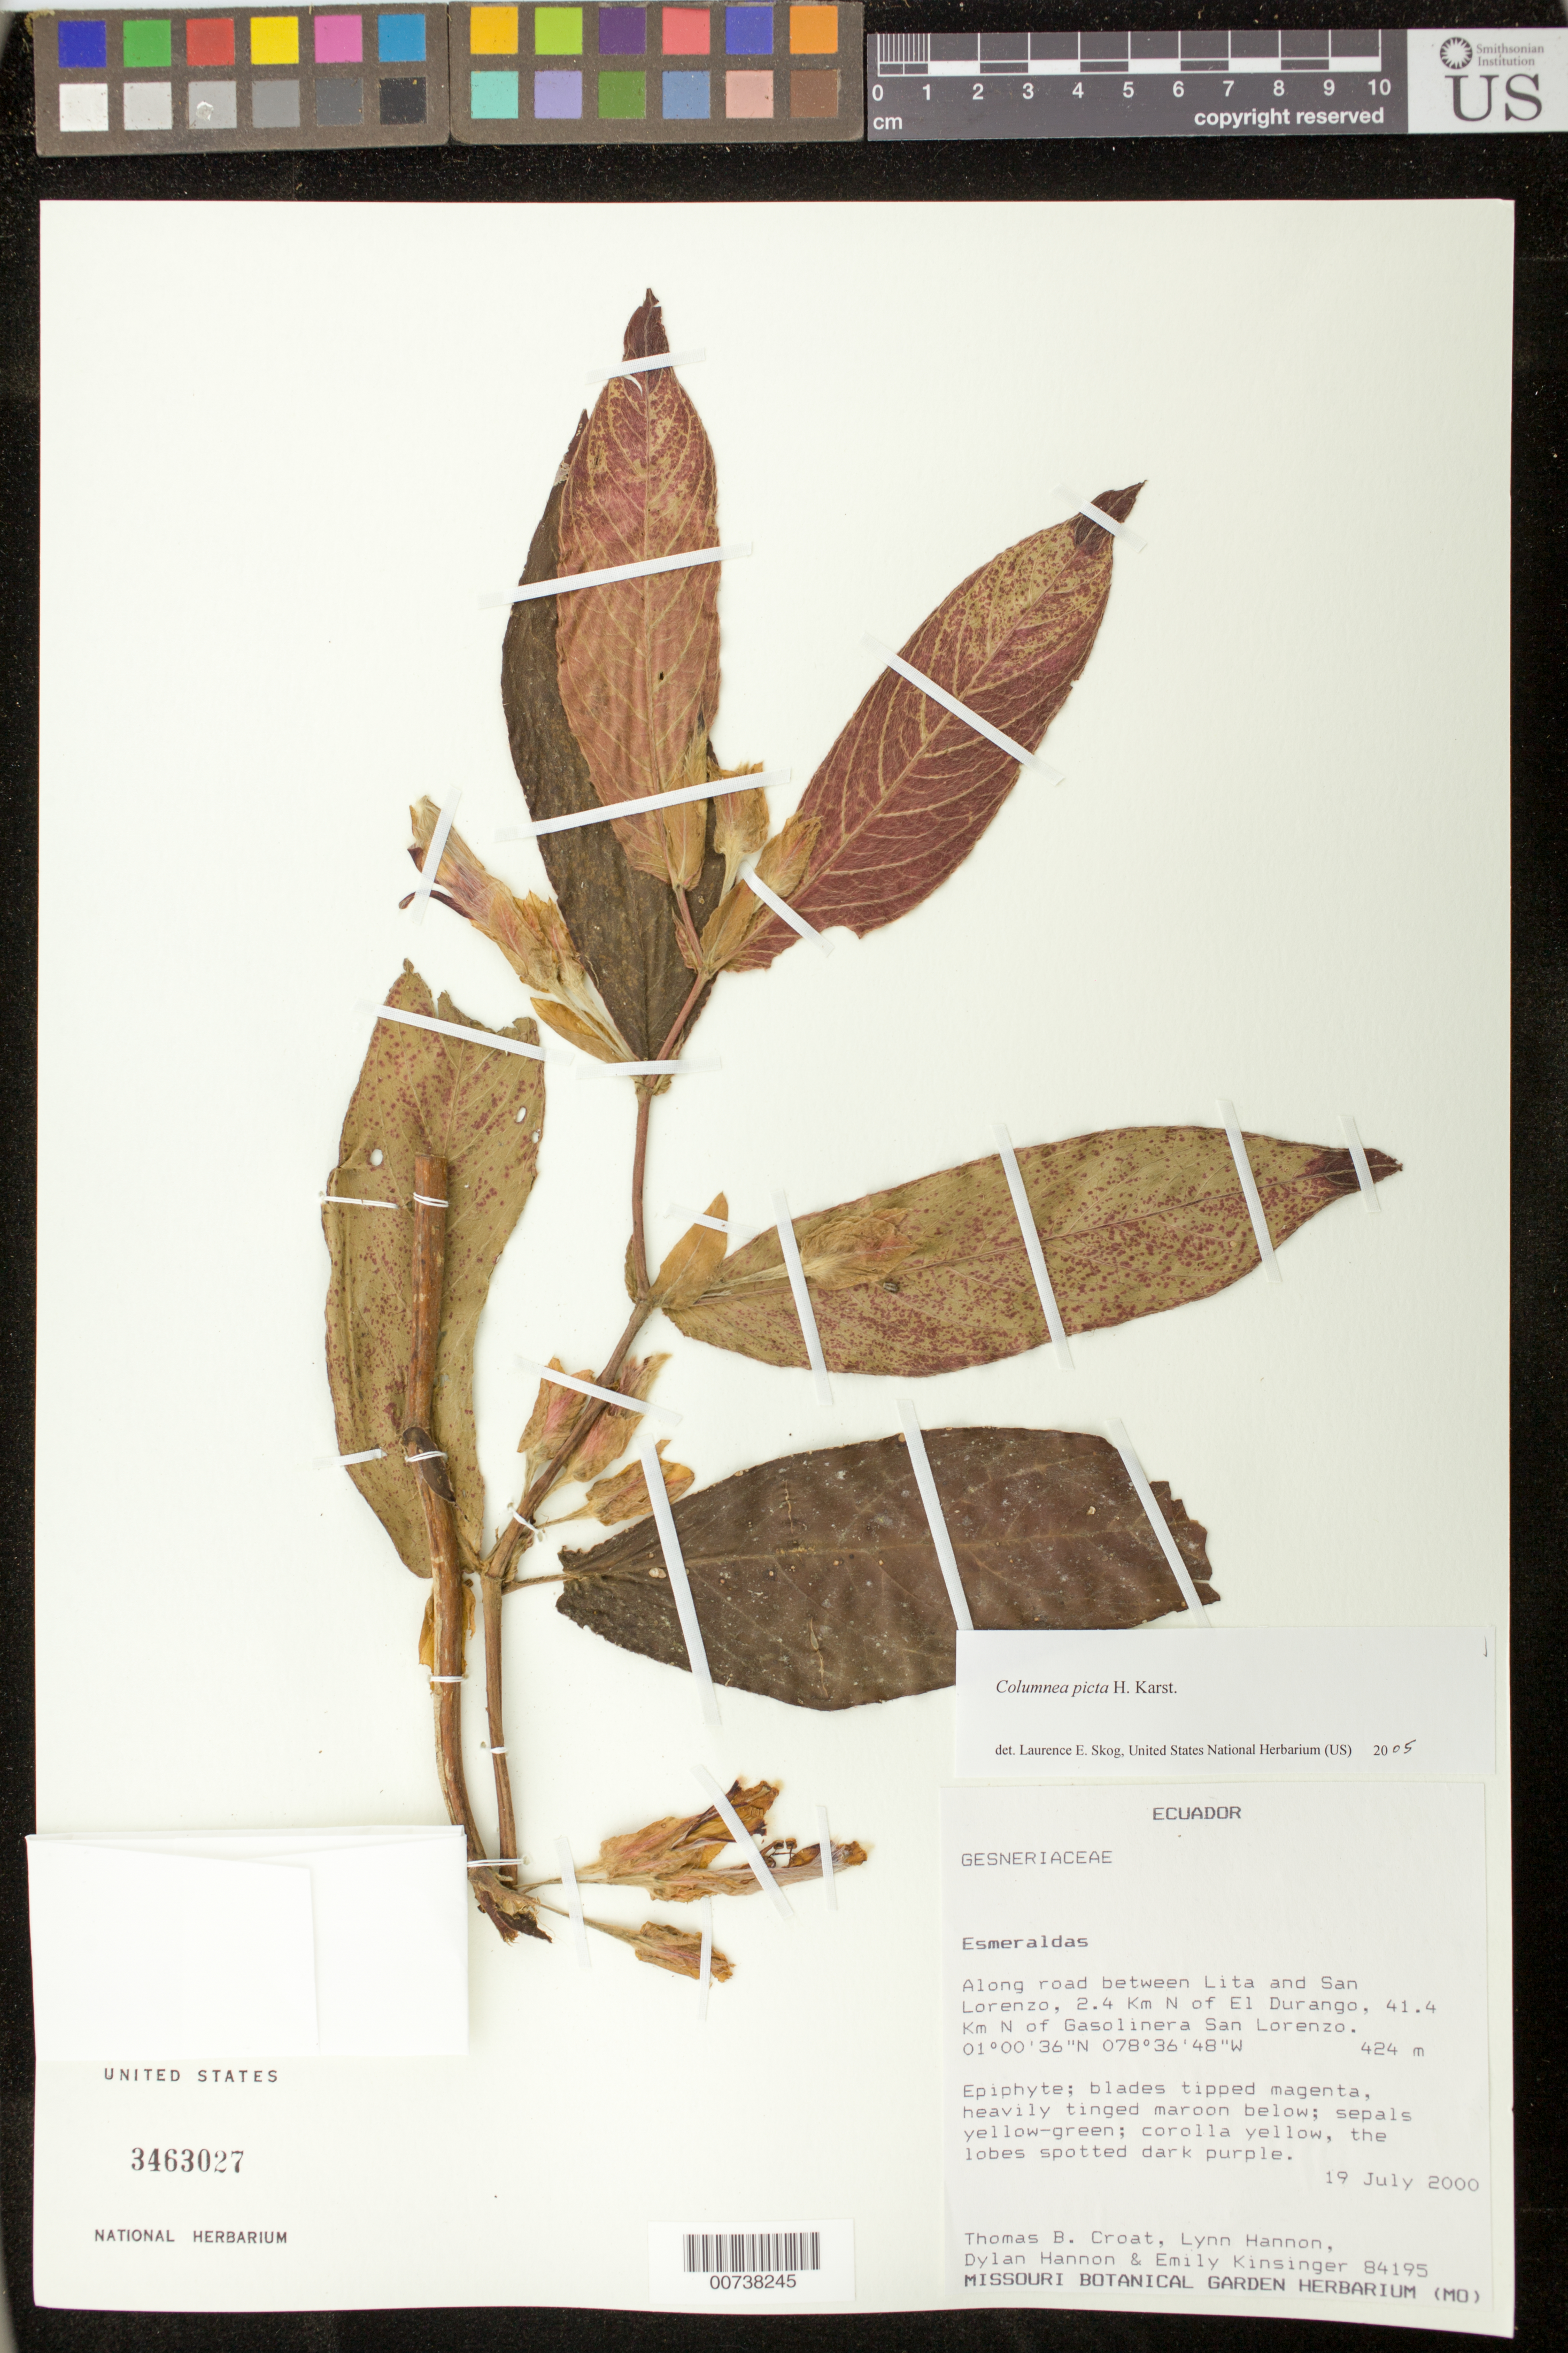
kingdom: Plantae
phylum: Tracheophyta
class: Magnoliopsida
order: Lamiales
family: Gesneriaceae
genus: Columnea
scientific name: Columnea karsteniana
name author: Singh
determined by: Skog, Laurence E.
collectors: T. B. Croat, L. Hannon, D. Hannon & E. Kinsinger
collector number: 84195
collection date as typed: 19 Jul 2000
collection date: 2000-07-19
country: Ecuador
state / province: Esmeraldas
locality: Along road between Lita and San Lorenzo, 2.4 km N of El Durango, 41.4 km N of Gasolinera San Lorenzo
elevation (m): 424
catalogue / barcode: US 3463027